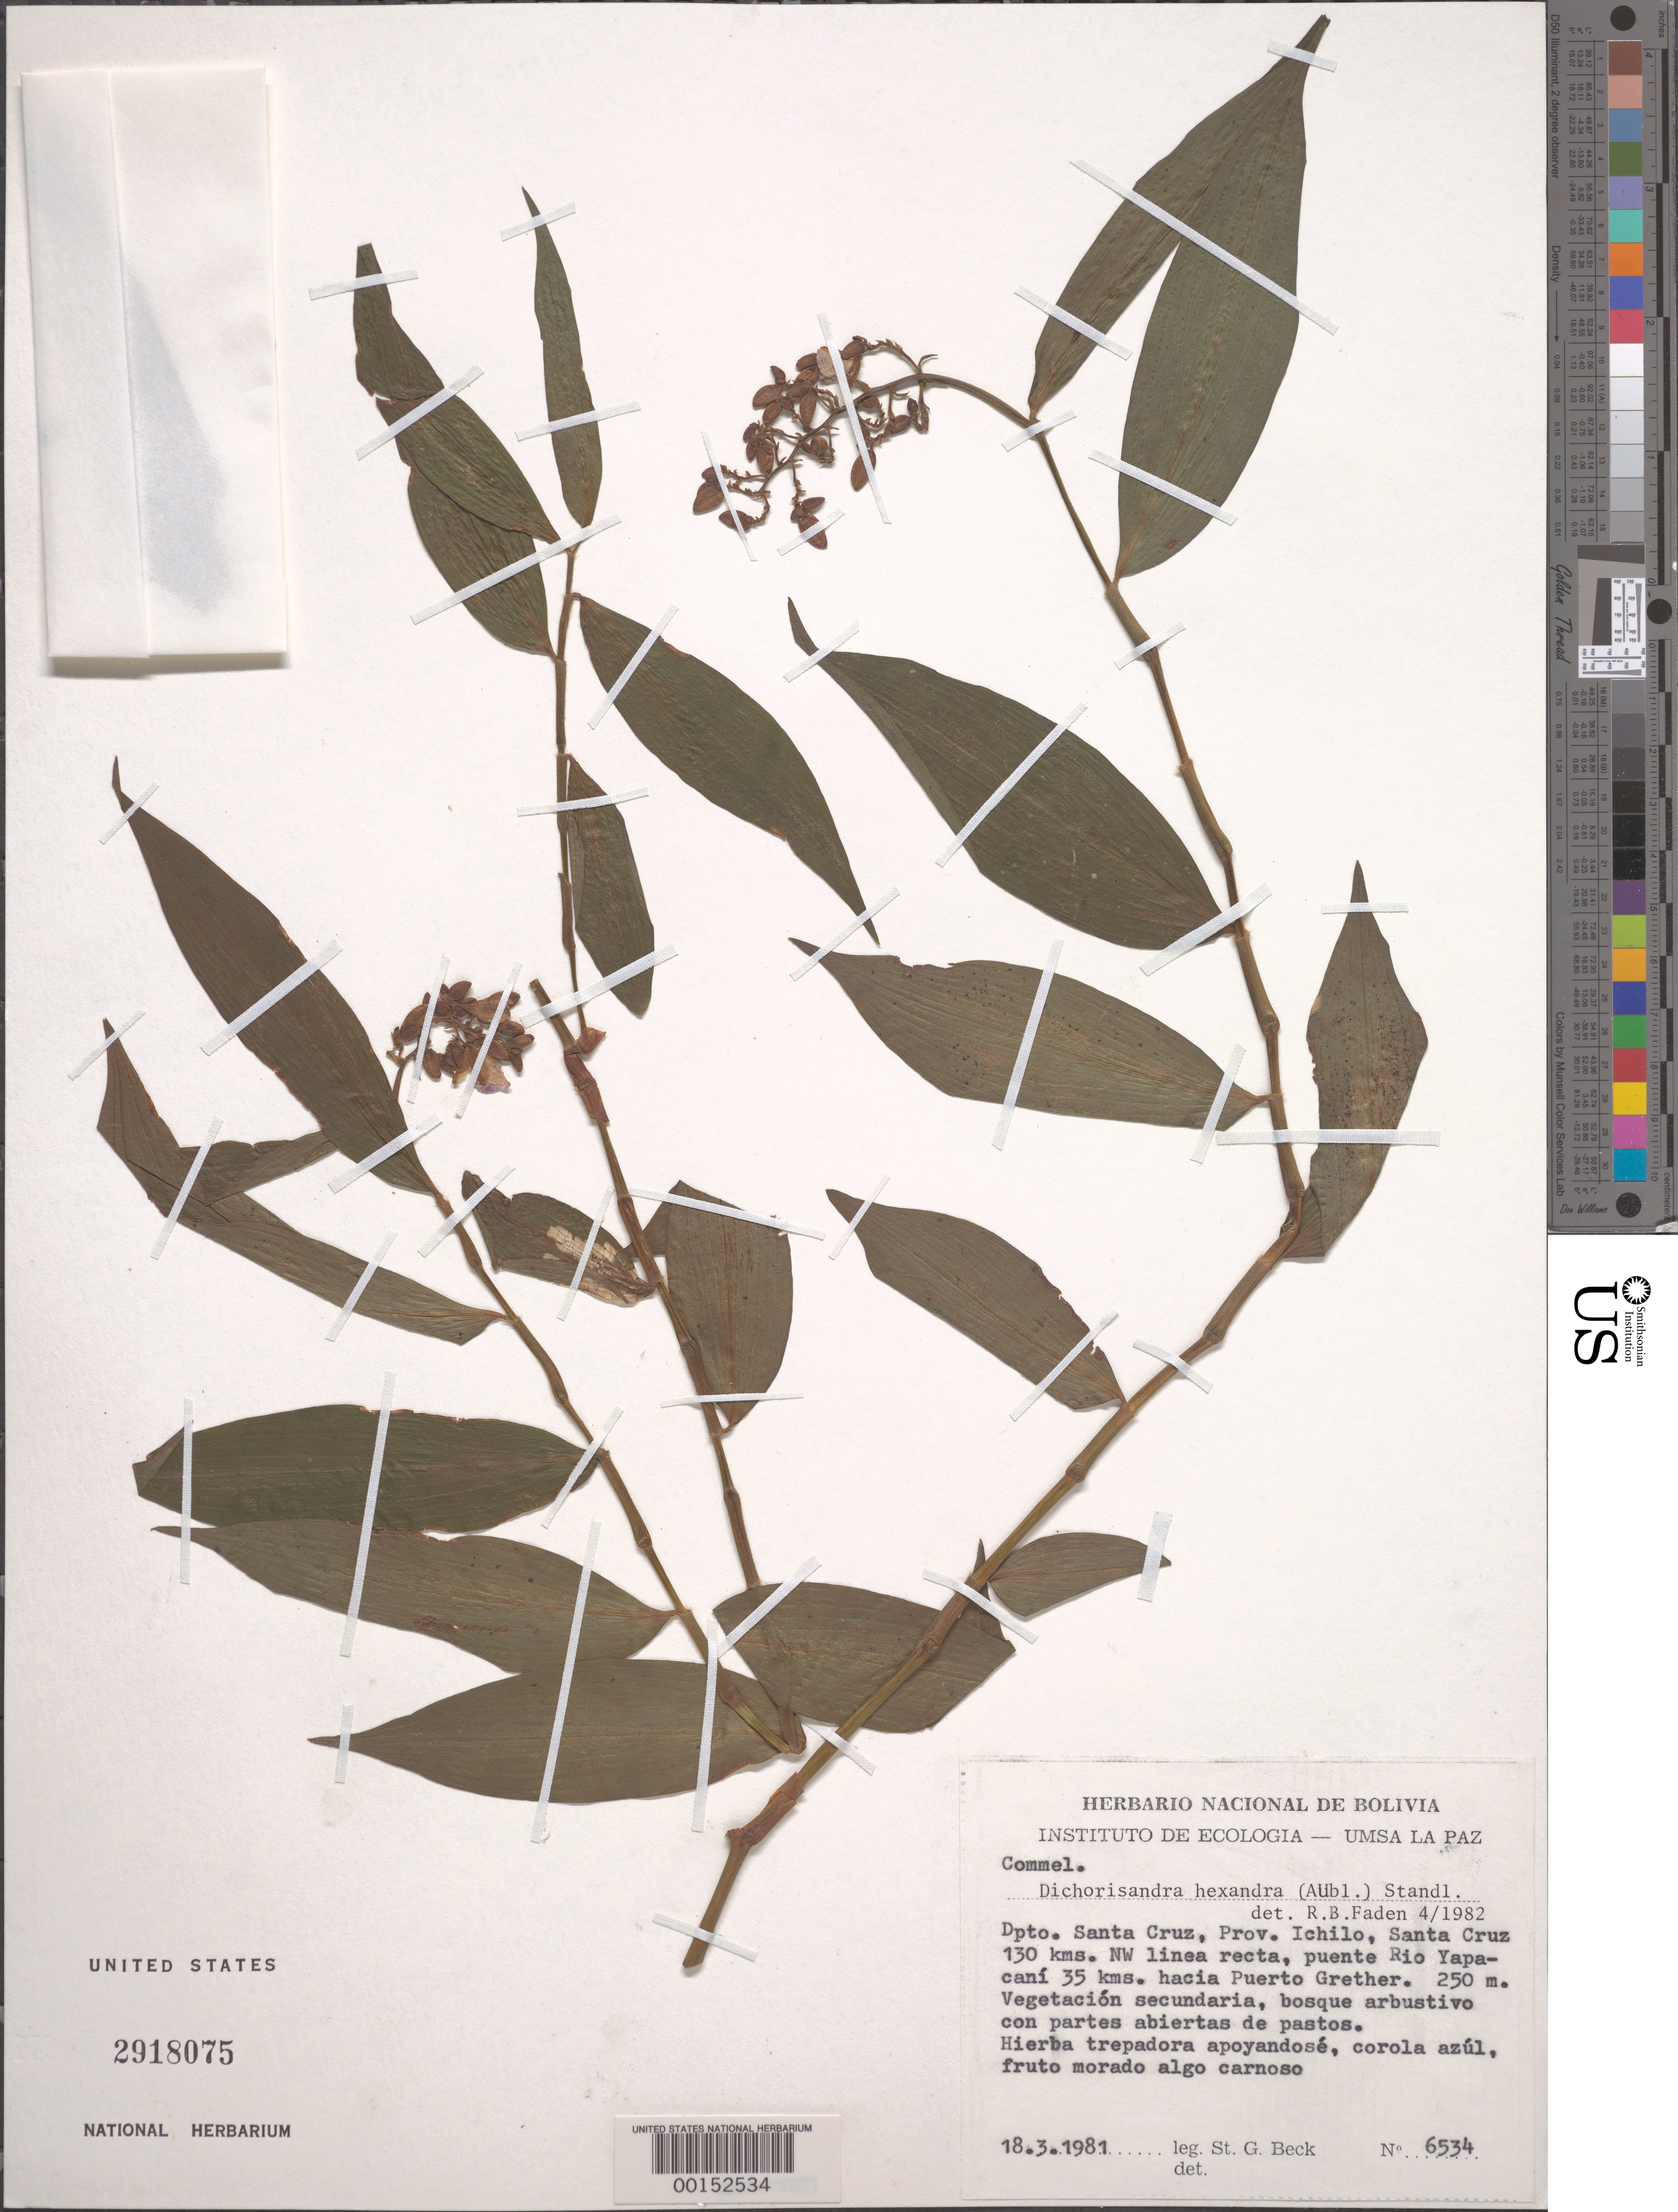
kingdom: Plantae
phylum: Tracheophyta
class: Liliopsida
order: Commelinales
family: Commelinaceae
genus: Dichorisandra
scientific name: Dichorisandra hexandra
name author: (Aubl.) Standl.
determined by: Faden, Robert B., (US), Smithsonian Institution - National Museum of Natural History (UNITED STATES)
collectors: S. G. Beck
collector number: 6534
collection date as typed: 18 Mar 1981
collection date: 1981-03-18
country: Bolivia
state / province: Santa Cruz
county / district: Ichilo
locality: Santa Cruz, NW of Rio Yapacani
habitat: Forest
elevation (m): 250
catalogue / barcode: US 2918075